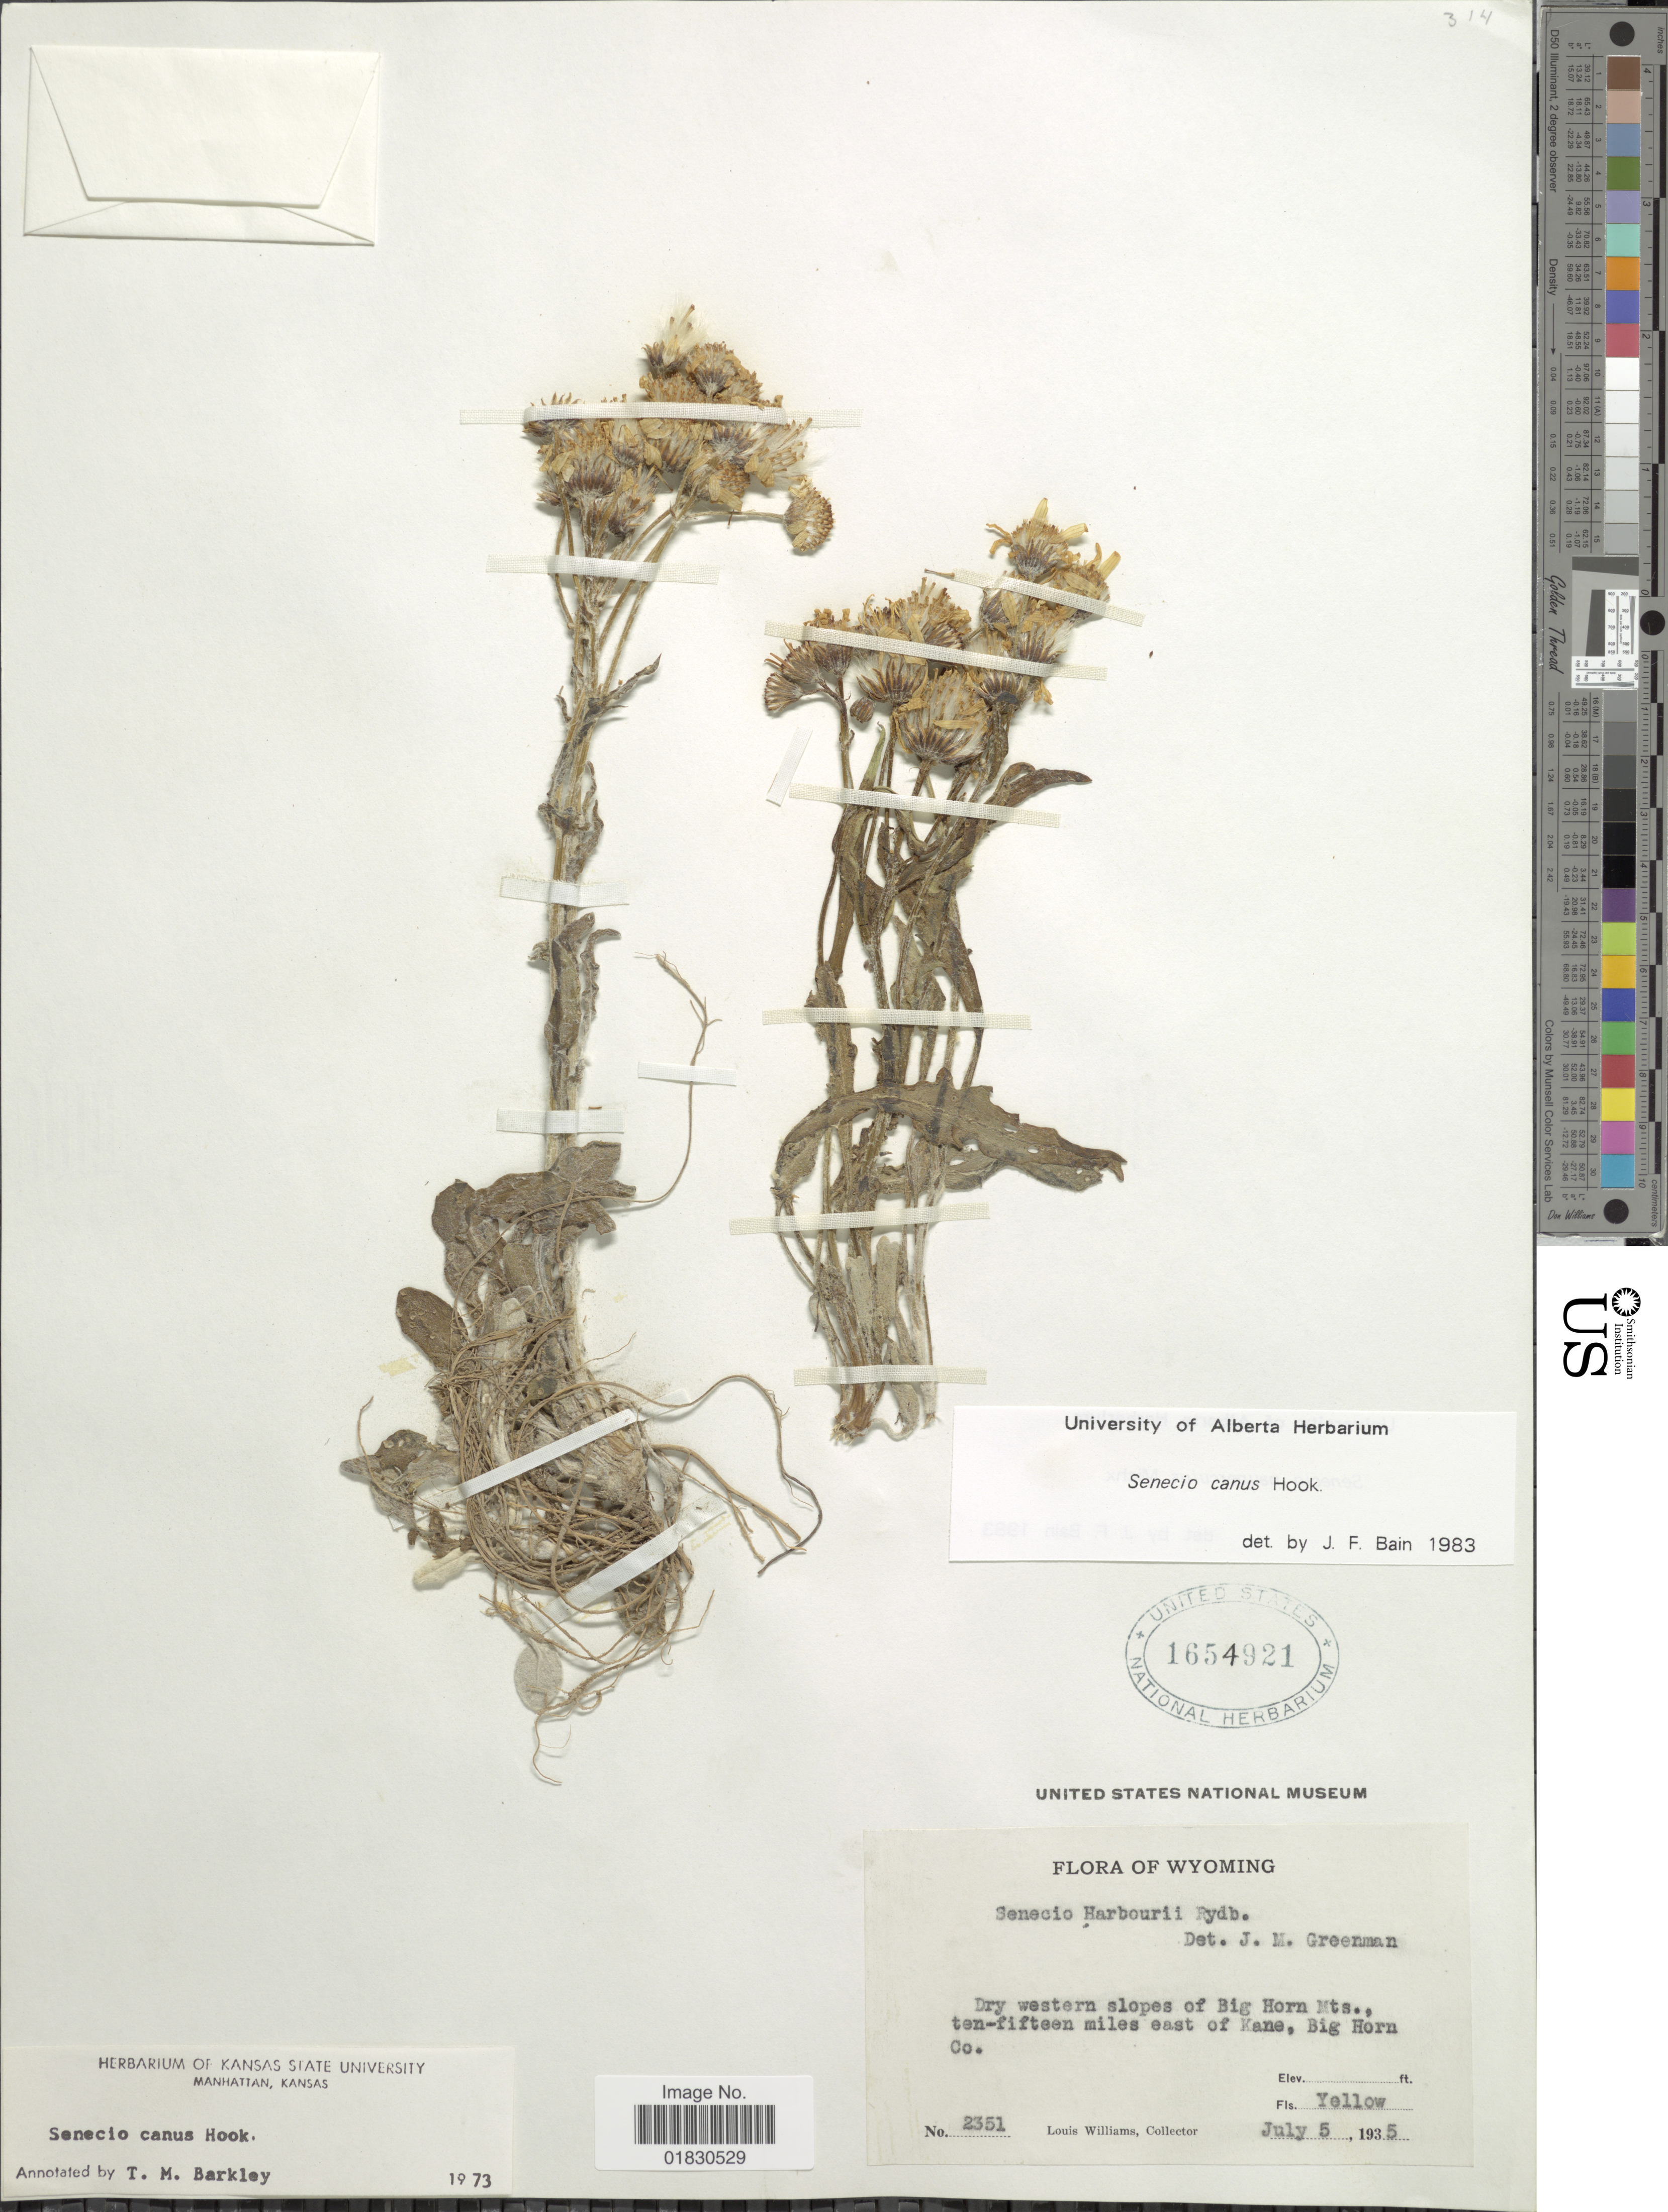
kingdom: Plantae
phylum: Tracheophyta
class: Magnoliopsida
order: Asterales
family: Asteraceae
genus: Packera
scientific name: Packera cana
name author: (Hook.) W.A. Weber & Á. Löve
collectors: L. G. Williams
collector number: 2351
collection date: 1935-07-05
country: United States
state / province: Wyoming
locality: Dry western slopes of Big Horn Mts., ten-fifteen miles east of Kane, Big Horn Co.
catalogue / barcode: US 1654921